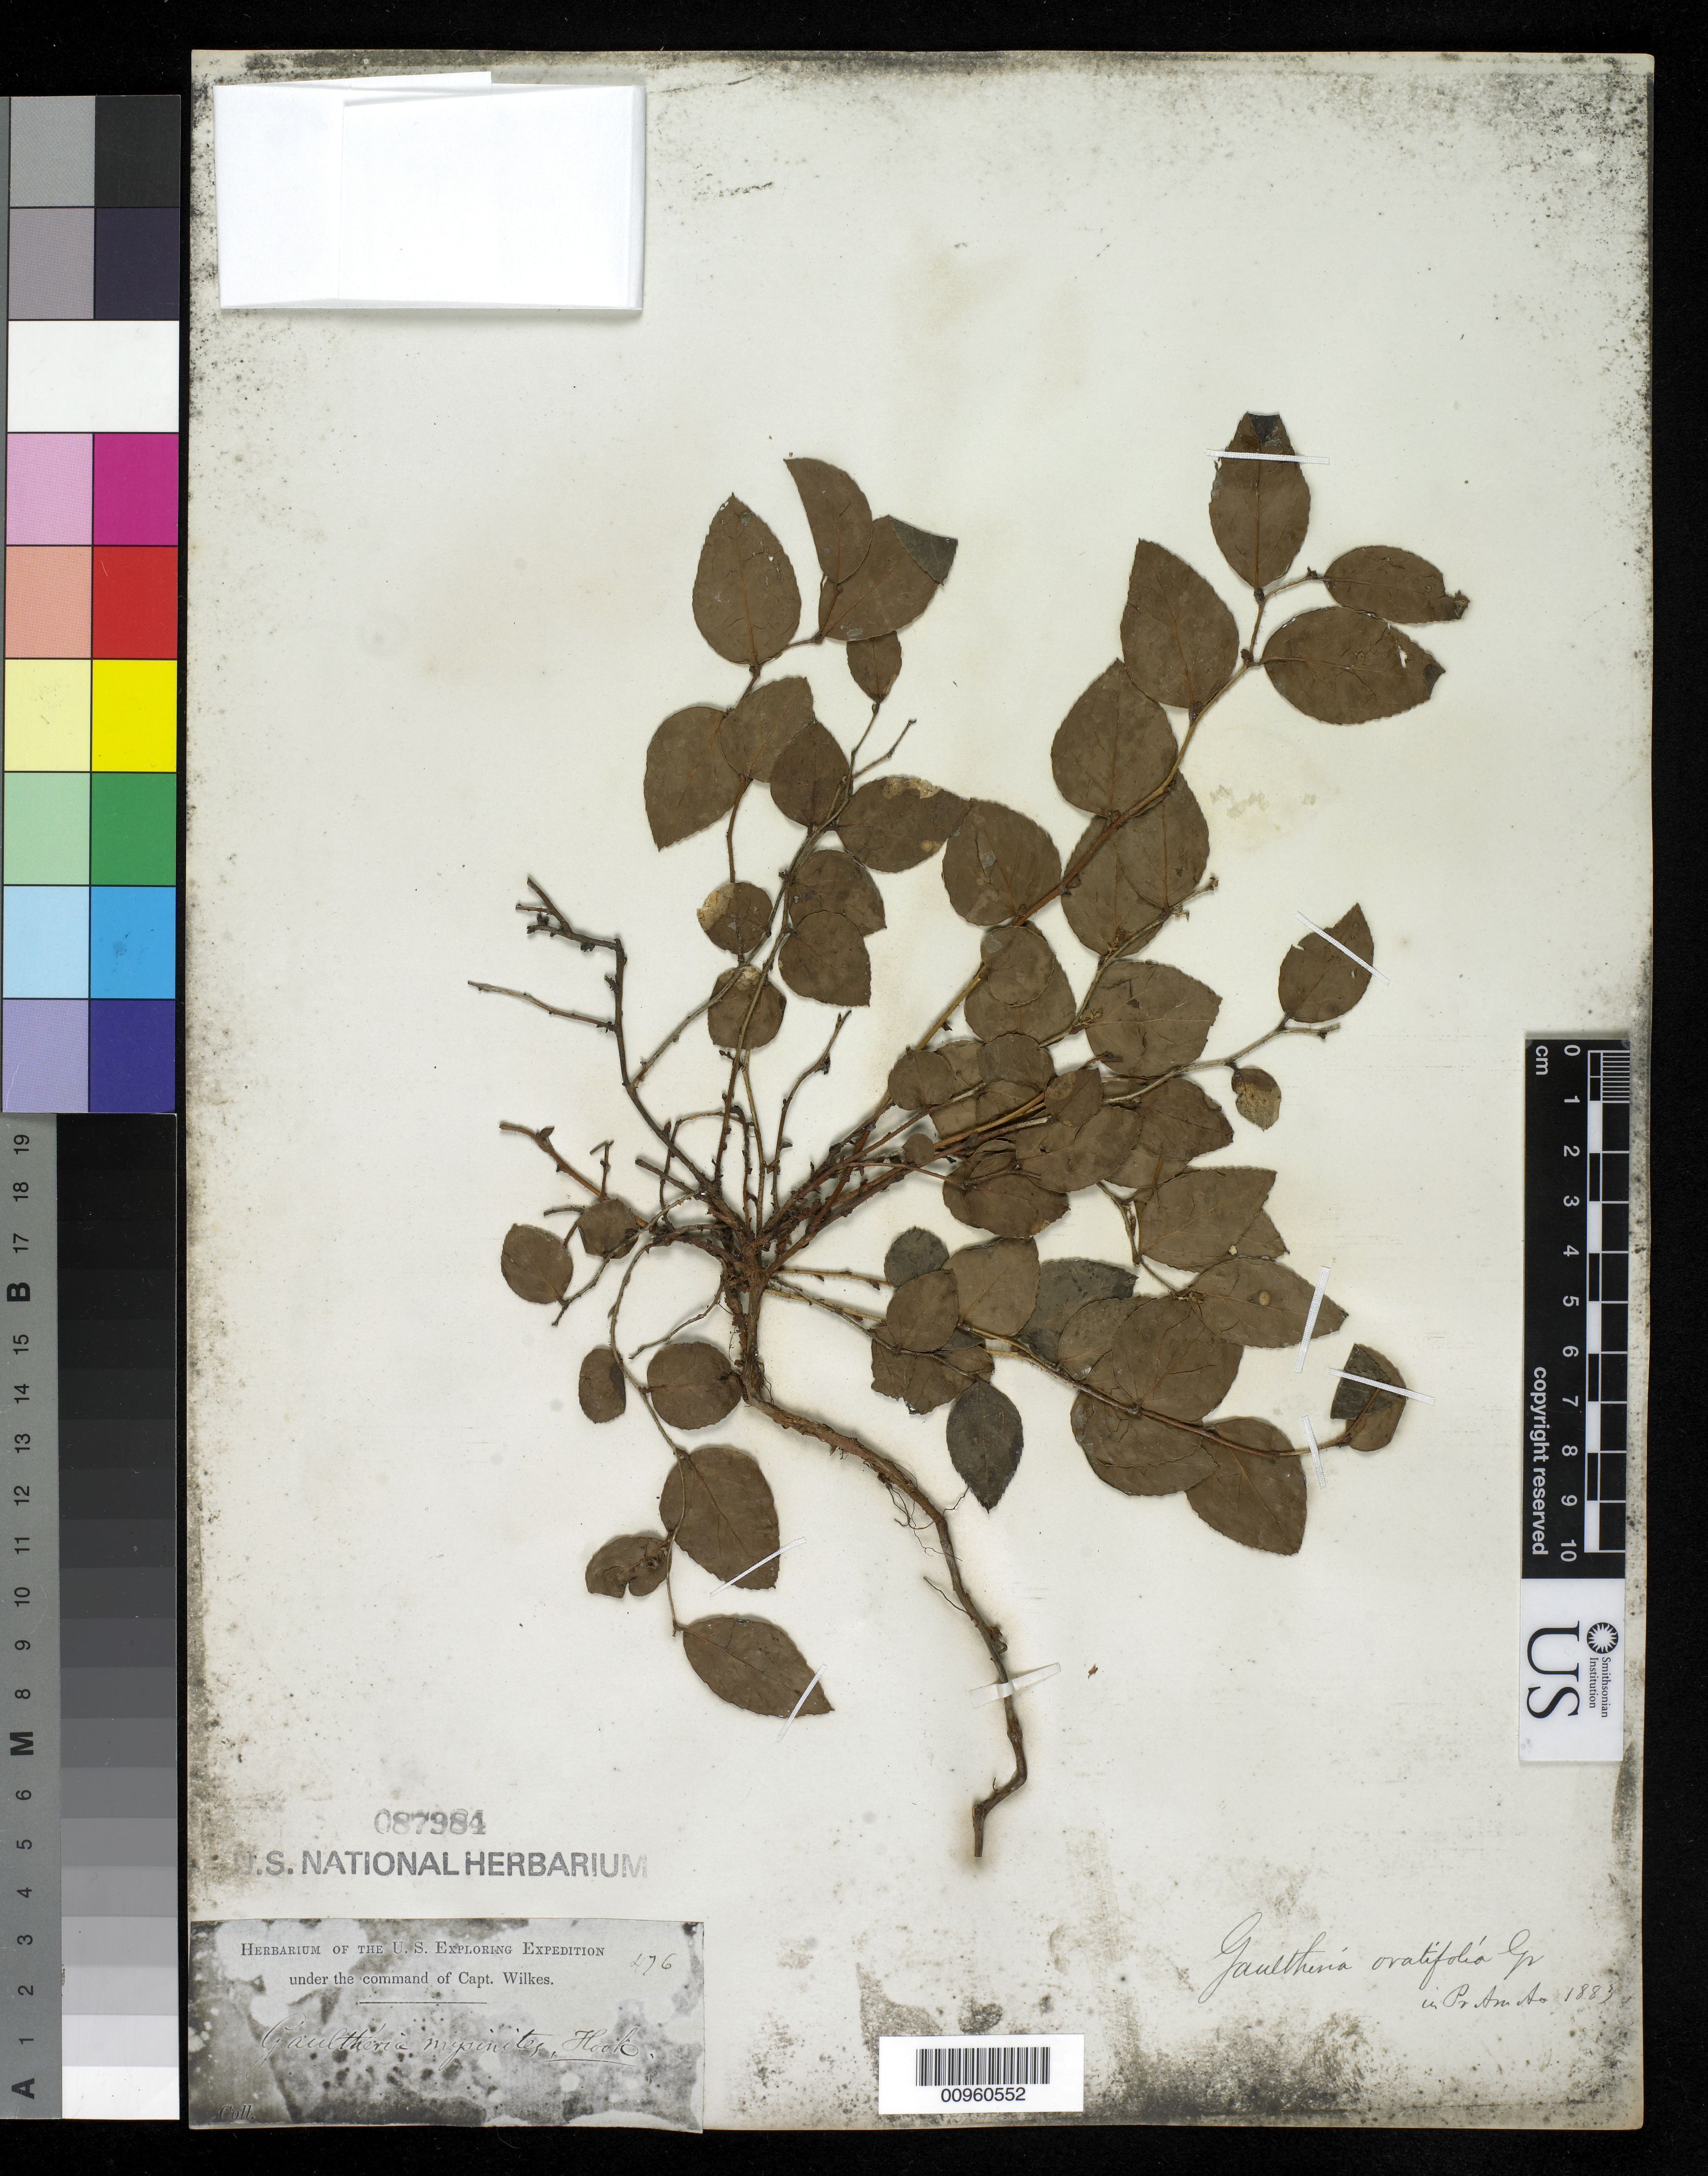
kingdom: Plantae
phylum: Tracheophyta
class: Magnoliopsida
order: Ericales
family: Ericaceae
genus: Gaultheria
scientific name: Gaultheria ovatifolia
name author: A. Gray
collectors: Wilkes Explor. Exped.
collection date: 1838/1842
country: United States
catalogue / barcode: US 87984